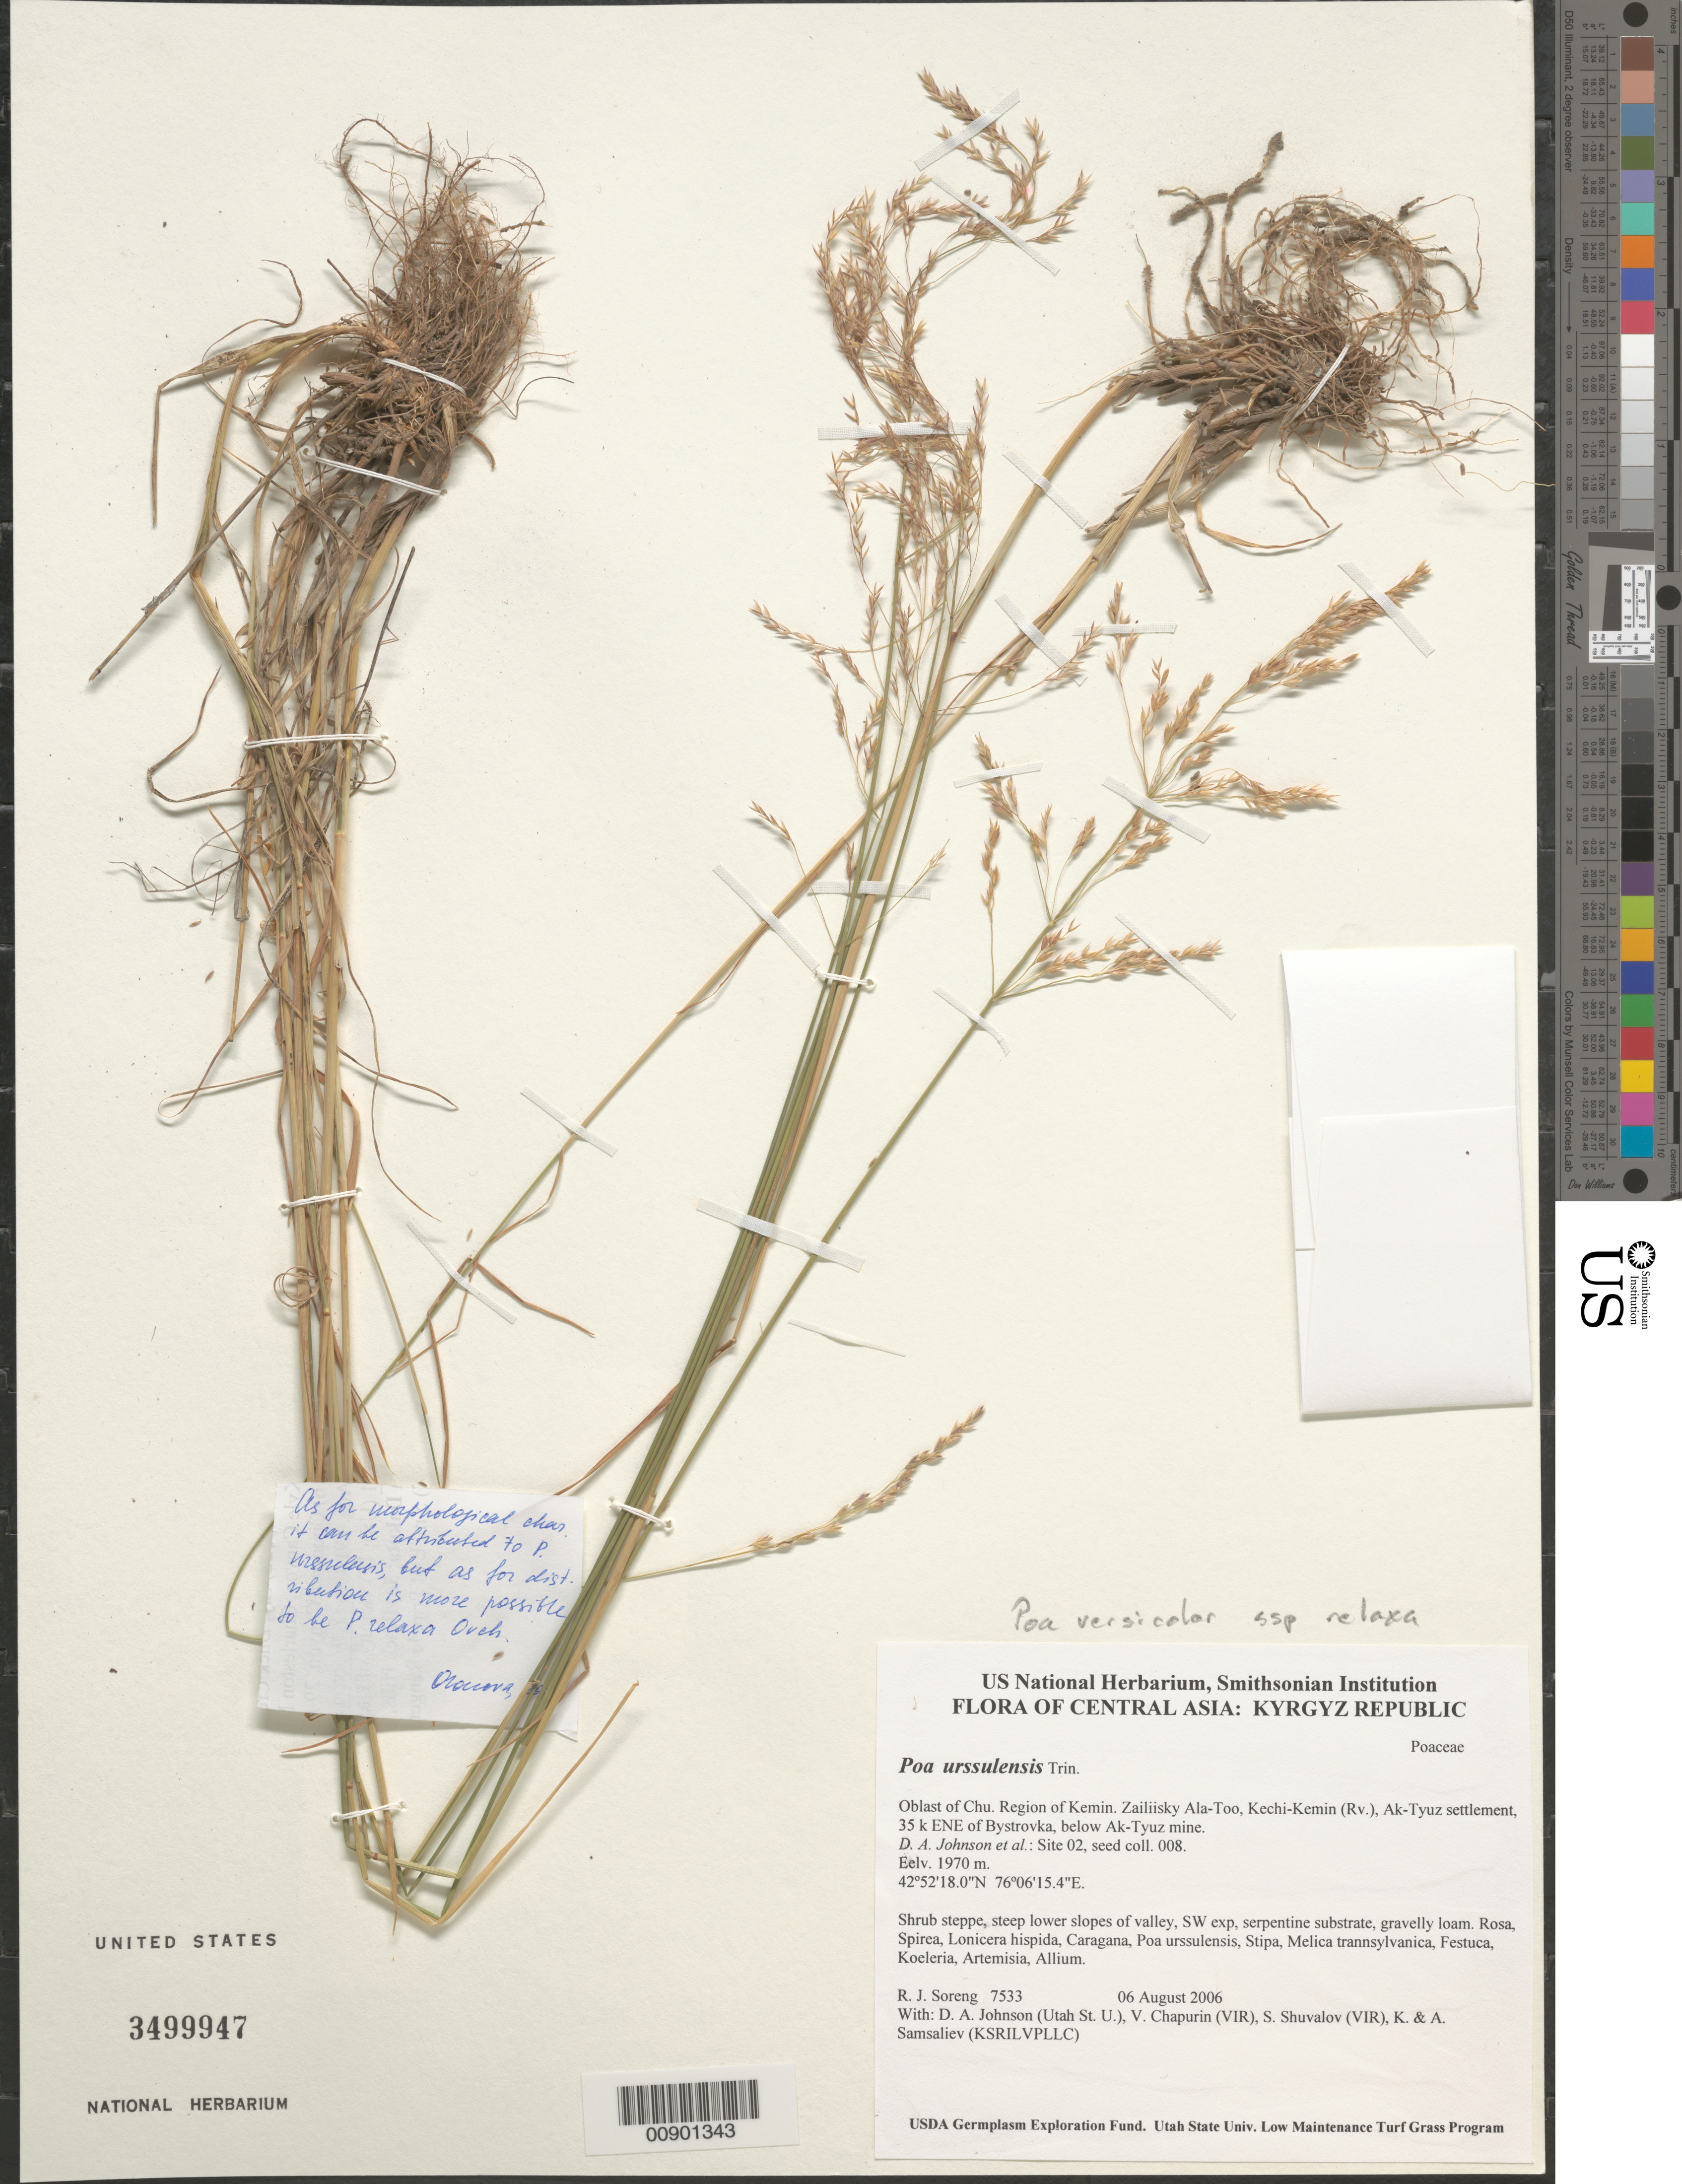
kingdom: Plantae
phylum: Tracheophyta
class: Liliopsida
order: Poales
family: Poaceae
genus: Poa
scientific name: Poa versicolor subsp. relaxa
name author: (Ovcz.) Tzvelev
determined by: Olonova, Marina V.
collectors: R. J. Soreng, D. Johnson, S. Shuvalov, V. Chapurin, K. Samsaliev & A. Samsaliev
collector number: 7533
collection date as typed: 06 Aug 2006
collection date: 2006-08-06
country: Kyrgyzstan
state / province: Chu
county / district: Kemin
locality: Zailiisky Ala-Too, Kechi-Kemin (Rv.), Ak-Tyuz settlement, 35 km ENE of Bystrovka, below Ak-Tyuz mine.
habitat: Shrub steppe, steep lower slopes of valley, SW exp, serpentine substrate, gravelly loam,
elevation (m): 1970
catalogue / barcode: US 3499947